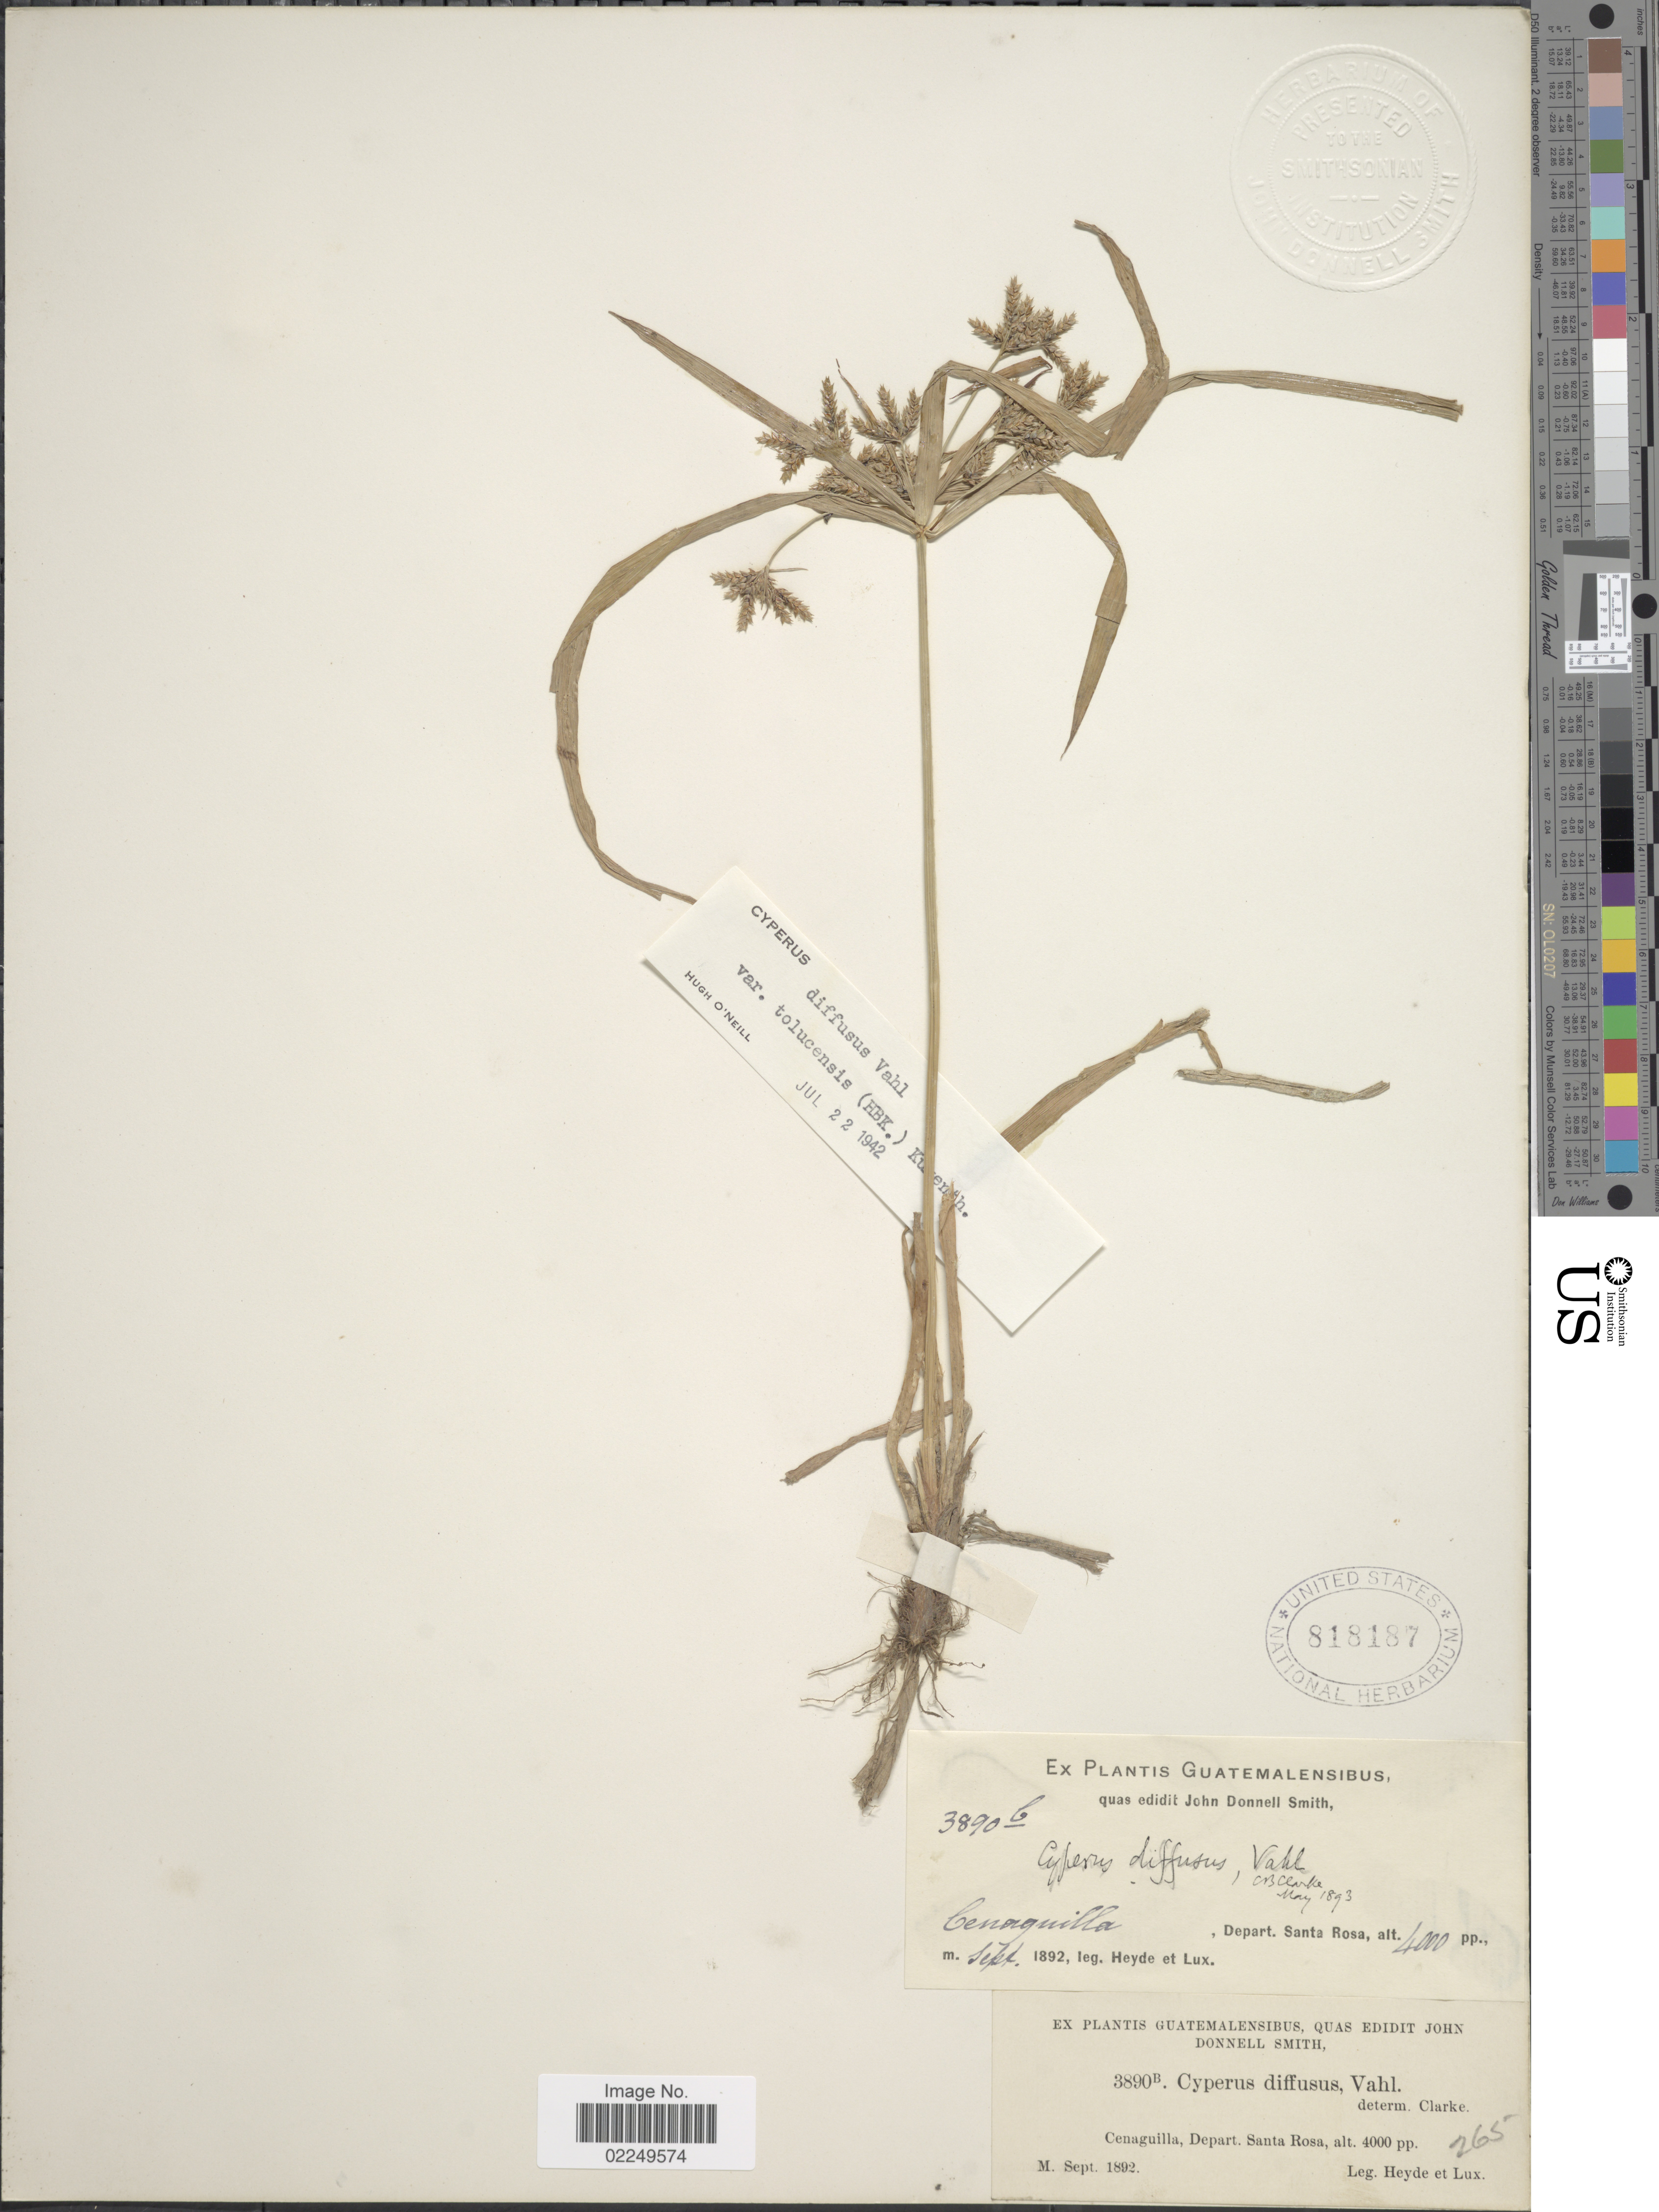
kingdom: Plantae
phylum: Tracheophyta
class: Liliopsida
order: Poales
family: Cyperaceae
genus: Cyperus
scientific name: Cyperus laxus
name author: Lam.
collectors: Heyde & Lux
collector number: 3890B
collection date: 1892-09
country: Guatemala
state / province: Santa Rosa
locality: Cenaguilla, Depart. Santa Rosa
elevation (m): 1219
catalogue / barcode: US 818187